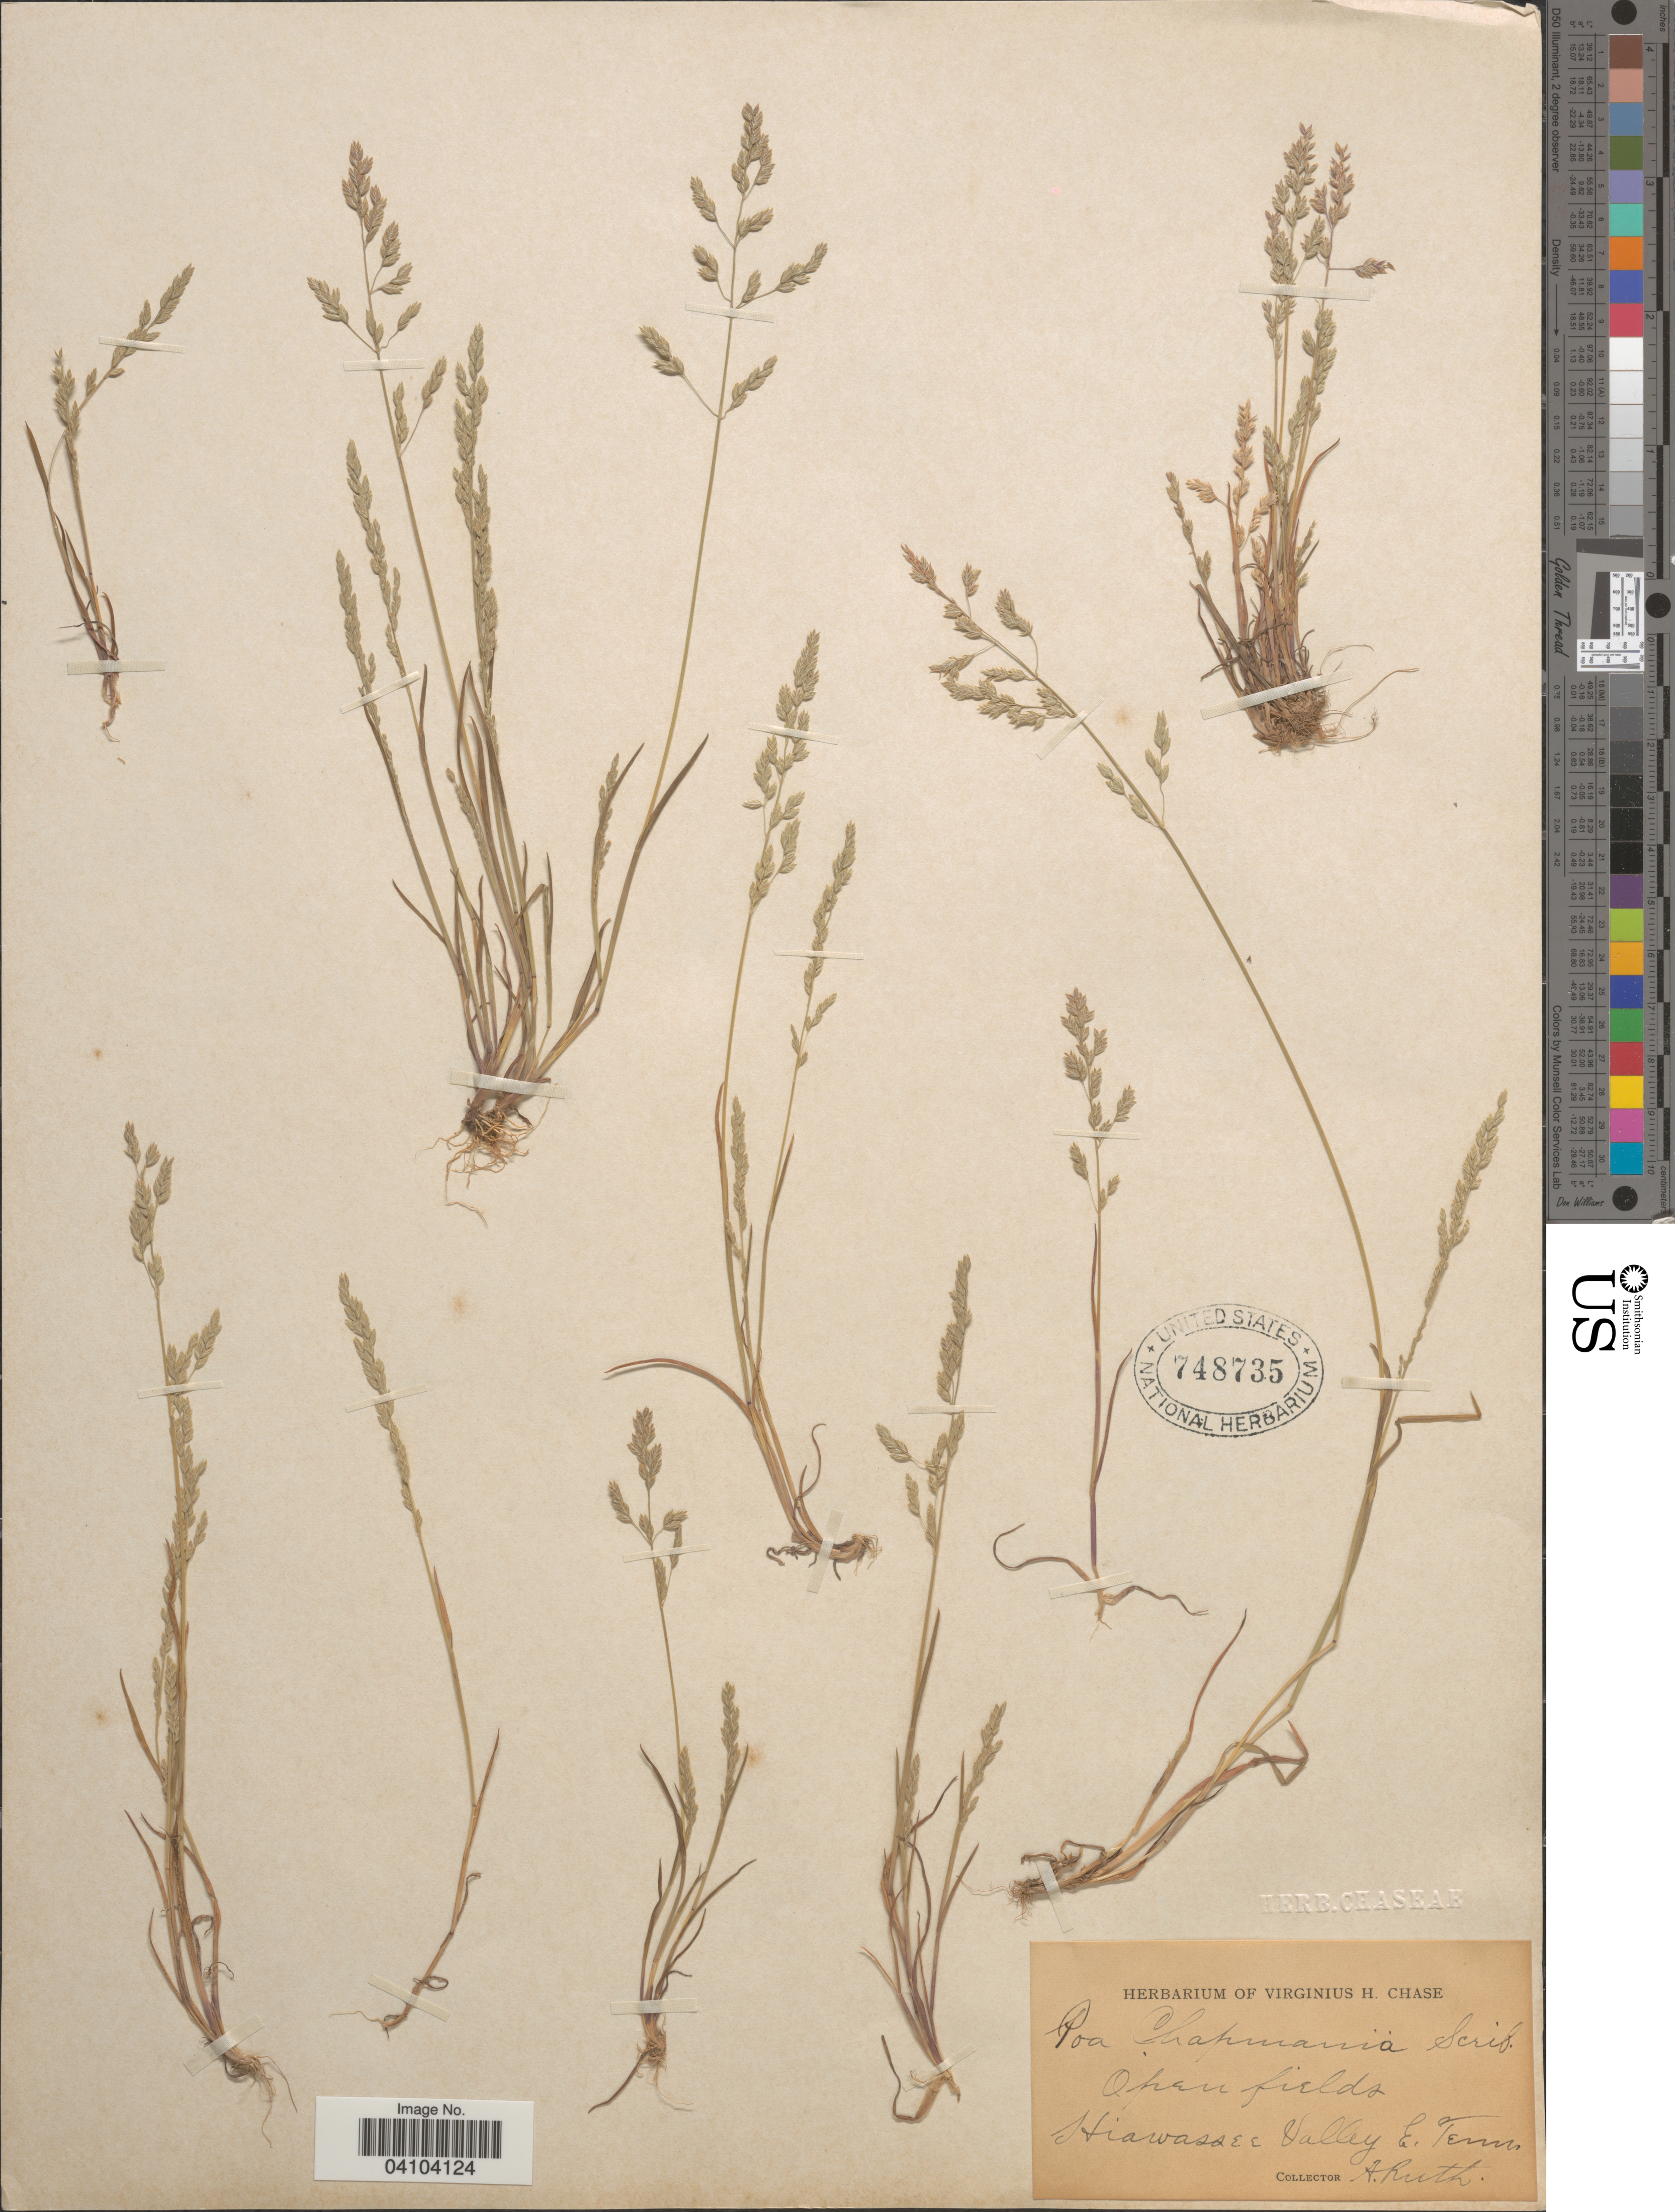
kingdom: Plantae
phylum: Tracheophyta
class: Liliopsida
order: Poales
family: Poaceae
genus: Poa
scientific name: Poa chapmaniana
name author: Scribn.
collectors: A. Ruth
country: United States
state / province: Tennessee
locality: Hiawassee Valley E. Tenn.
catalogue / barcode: US 748735